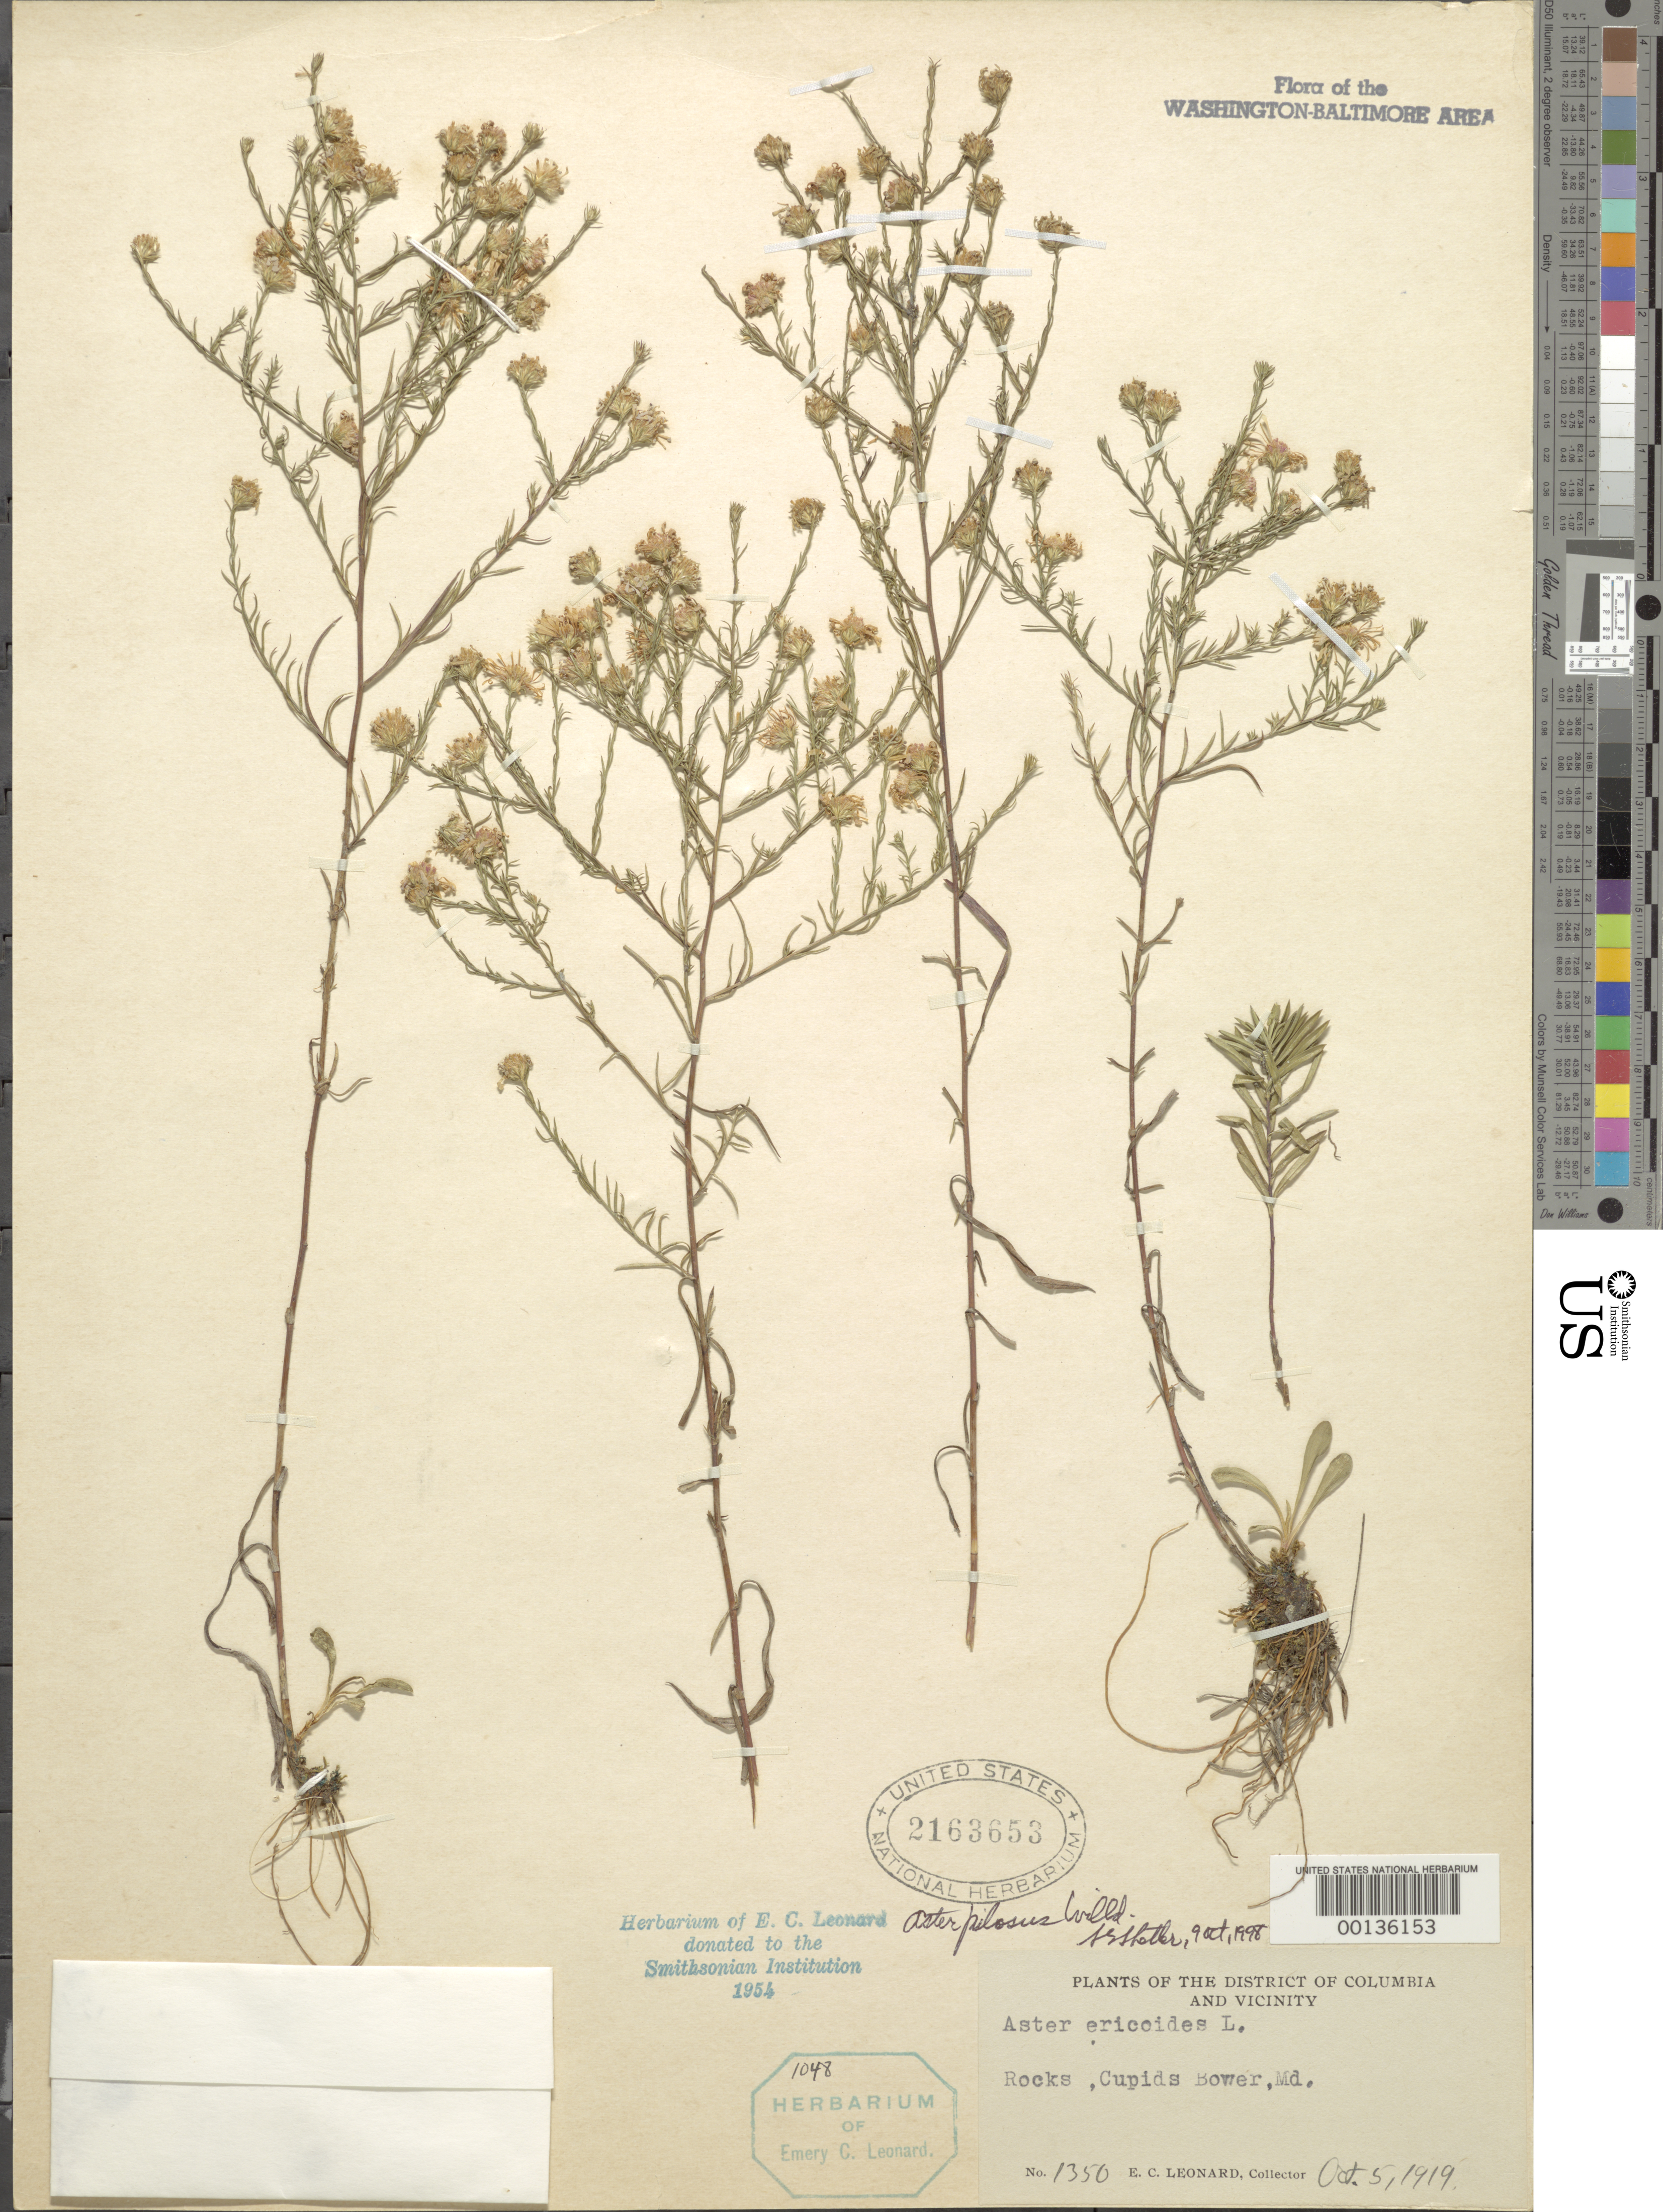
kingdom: Plantae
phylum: Tracheophyta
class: Magnoliopsida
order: Asterales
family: Asteraceae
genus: Symphyotrichum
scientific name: Symphyotrichum pilosum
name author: (Willd.) G.L. Nesom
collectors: E. C. Leonard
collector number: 1350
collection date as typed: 05 Oct 1919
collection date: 1919-10-05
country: United States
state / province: Maryland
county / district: Montgomery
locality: Cupids Bower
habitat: Rocks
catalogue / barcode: US 2163653